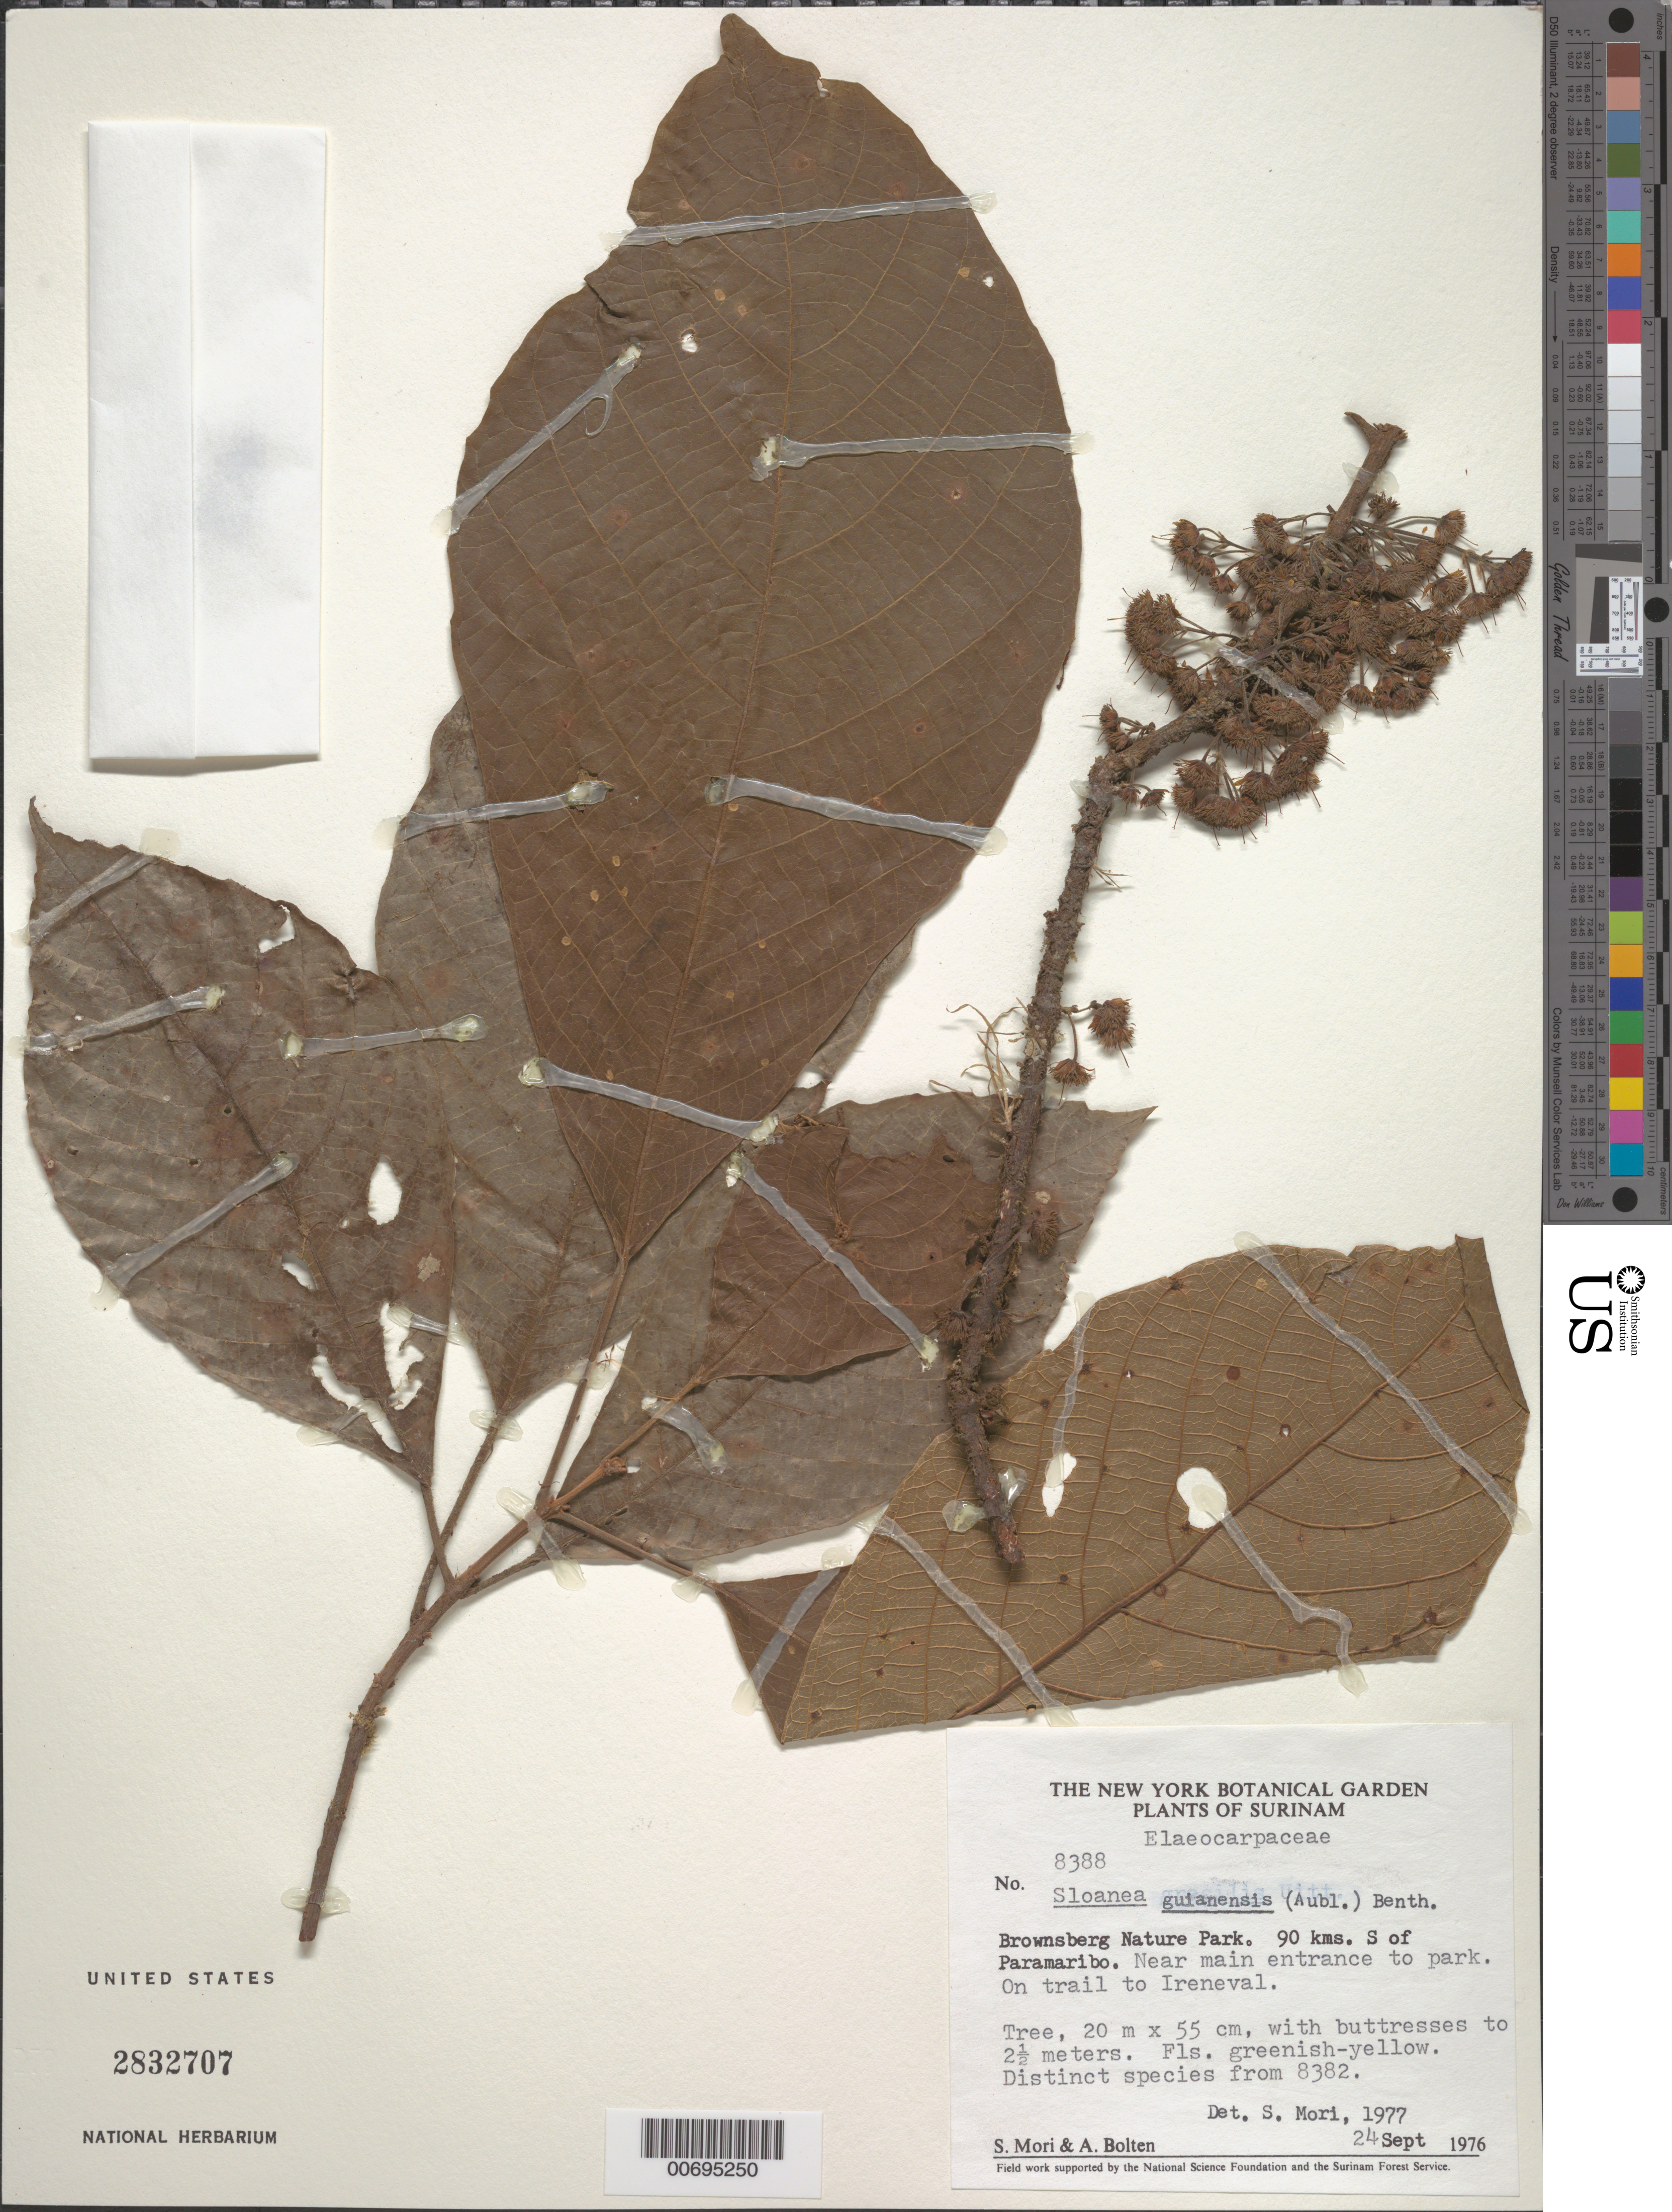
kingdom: Plantae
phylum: Tracheophyta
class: Magnoliopsida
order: Oxalidales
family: Elaeocarpaceae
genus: Sloanea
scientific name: Sloanea guianensis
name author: (Aubl.) Benth.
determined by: Mori, Scott A.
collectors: S. Mori & A. Bolten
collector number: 8388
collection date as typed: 24-Sep-76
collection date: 1976-09-24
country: Suriname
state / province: Brokopondo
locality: Brownsberg Nature Reserve, 90 km S of Paramaribo, trail to Ireneval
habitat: Trailside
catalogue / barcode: US 2832707